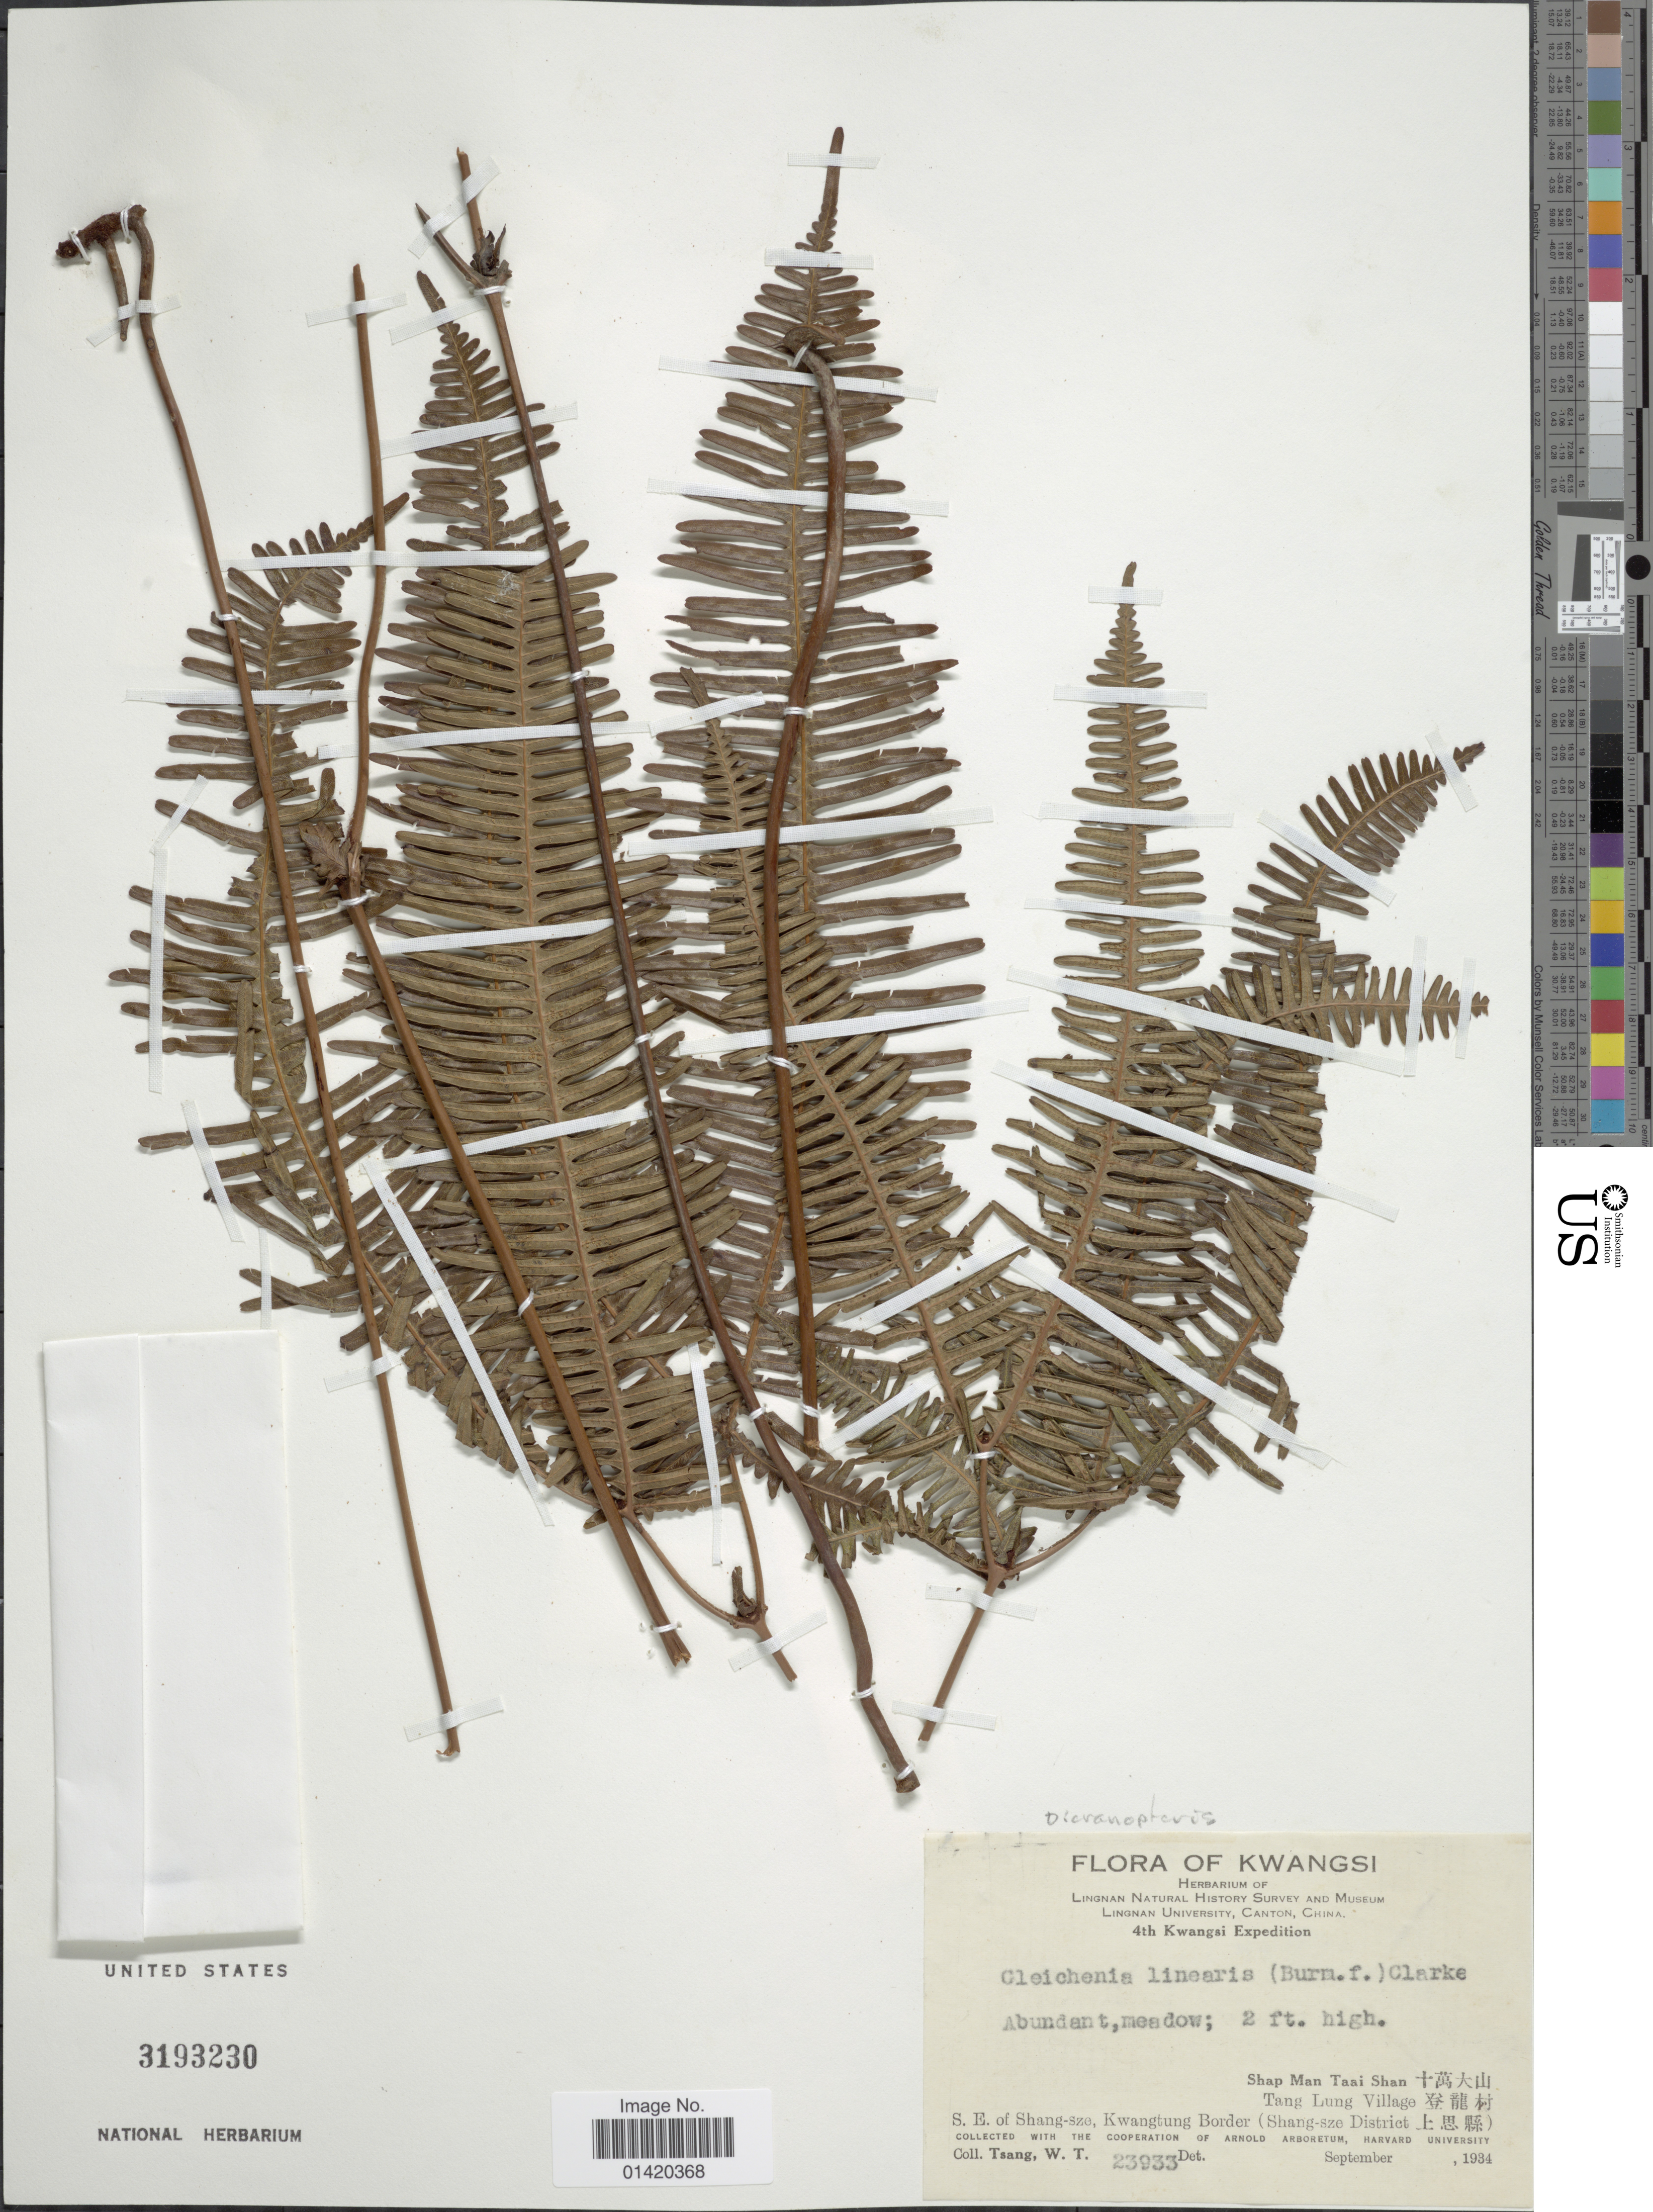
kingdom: Plantae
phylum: Tracheophyta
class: Polypodiopsida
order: Gleicheniales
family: Gleicheniaceae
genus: Dicranopteris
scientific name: Dicranopteris linearis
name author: (Burm. f.) Underw.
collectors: W. T. Tsang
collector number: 23933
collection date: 1934-09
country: China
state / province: Guangdong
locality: Kwangsi, Shap Man Taai Shan X, Tang Luang Village X, S.E. of Shang-Sze, Kwangtung Border (Shang-sze District X)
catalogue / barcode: US 3193230